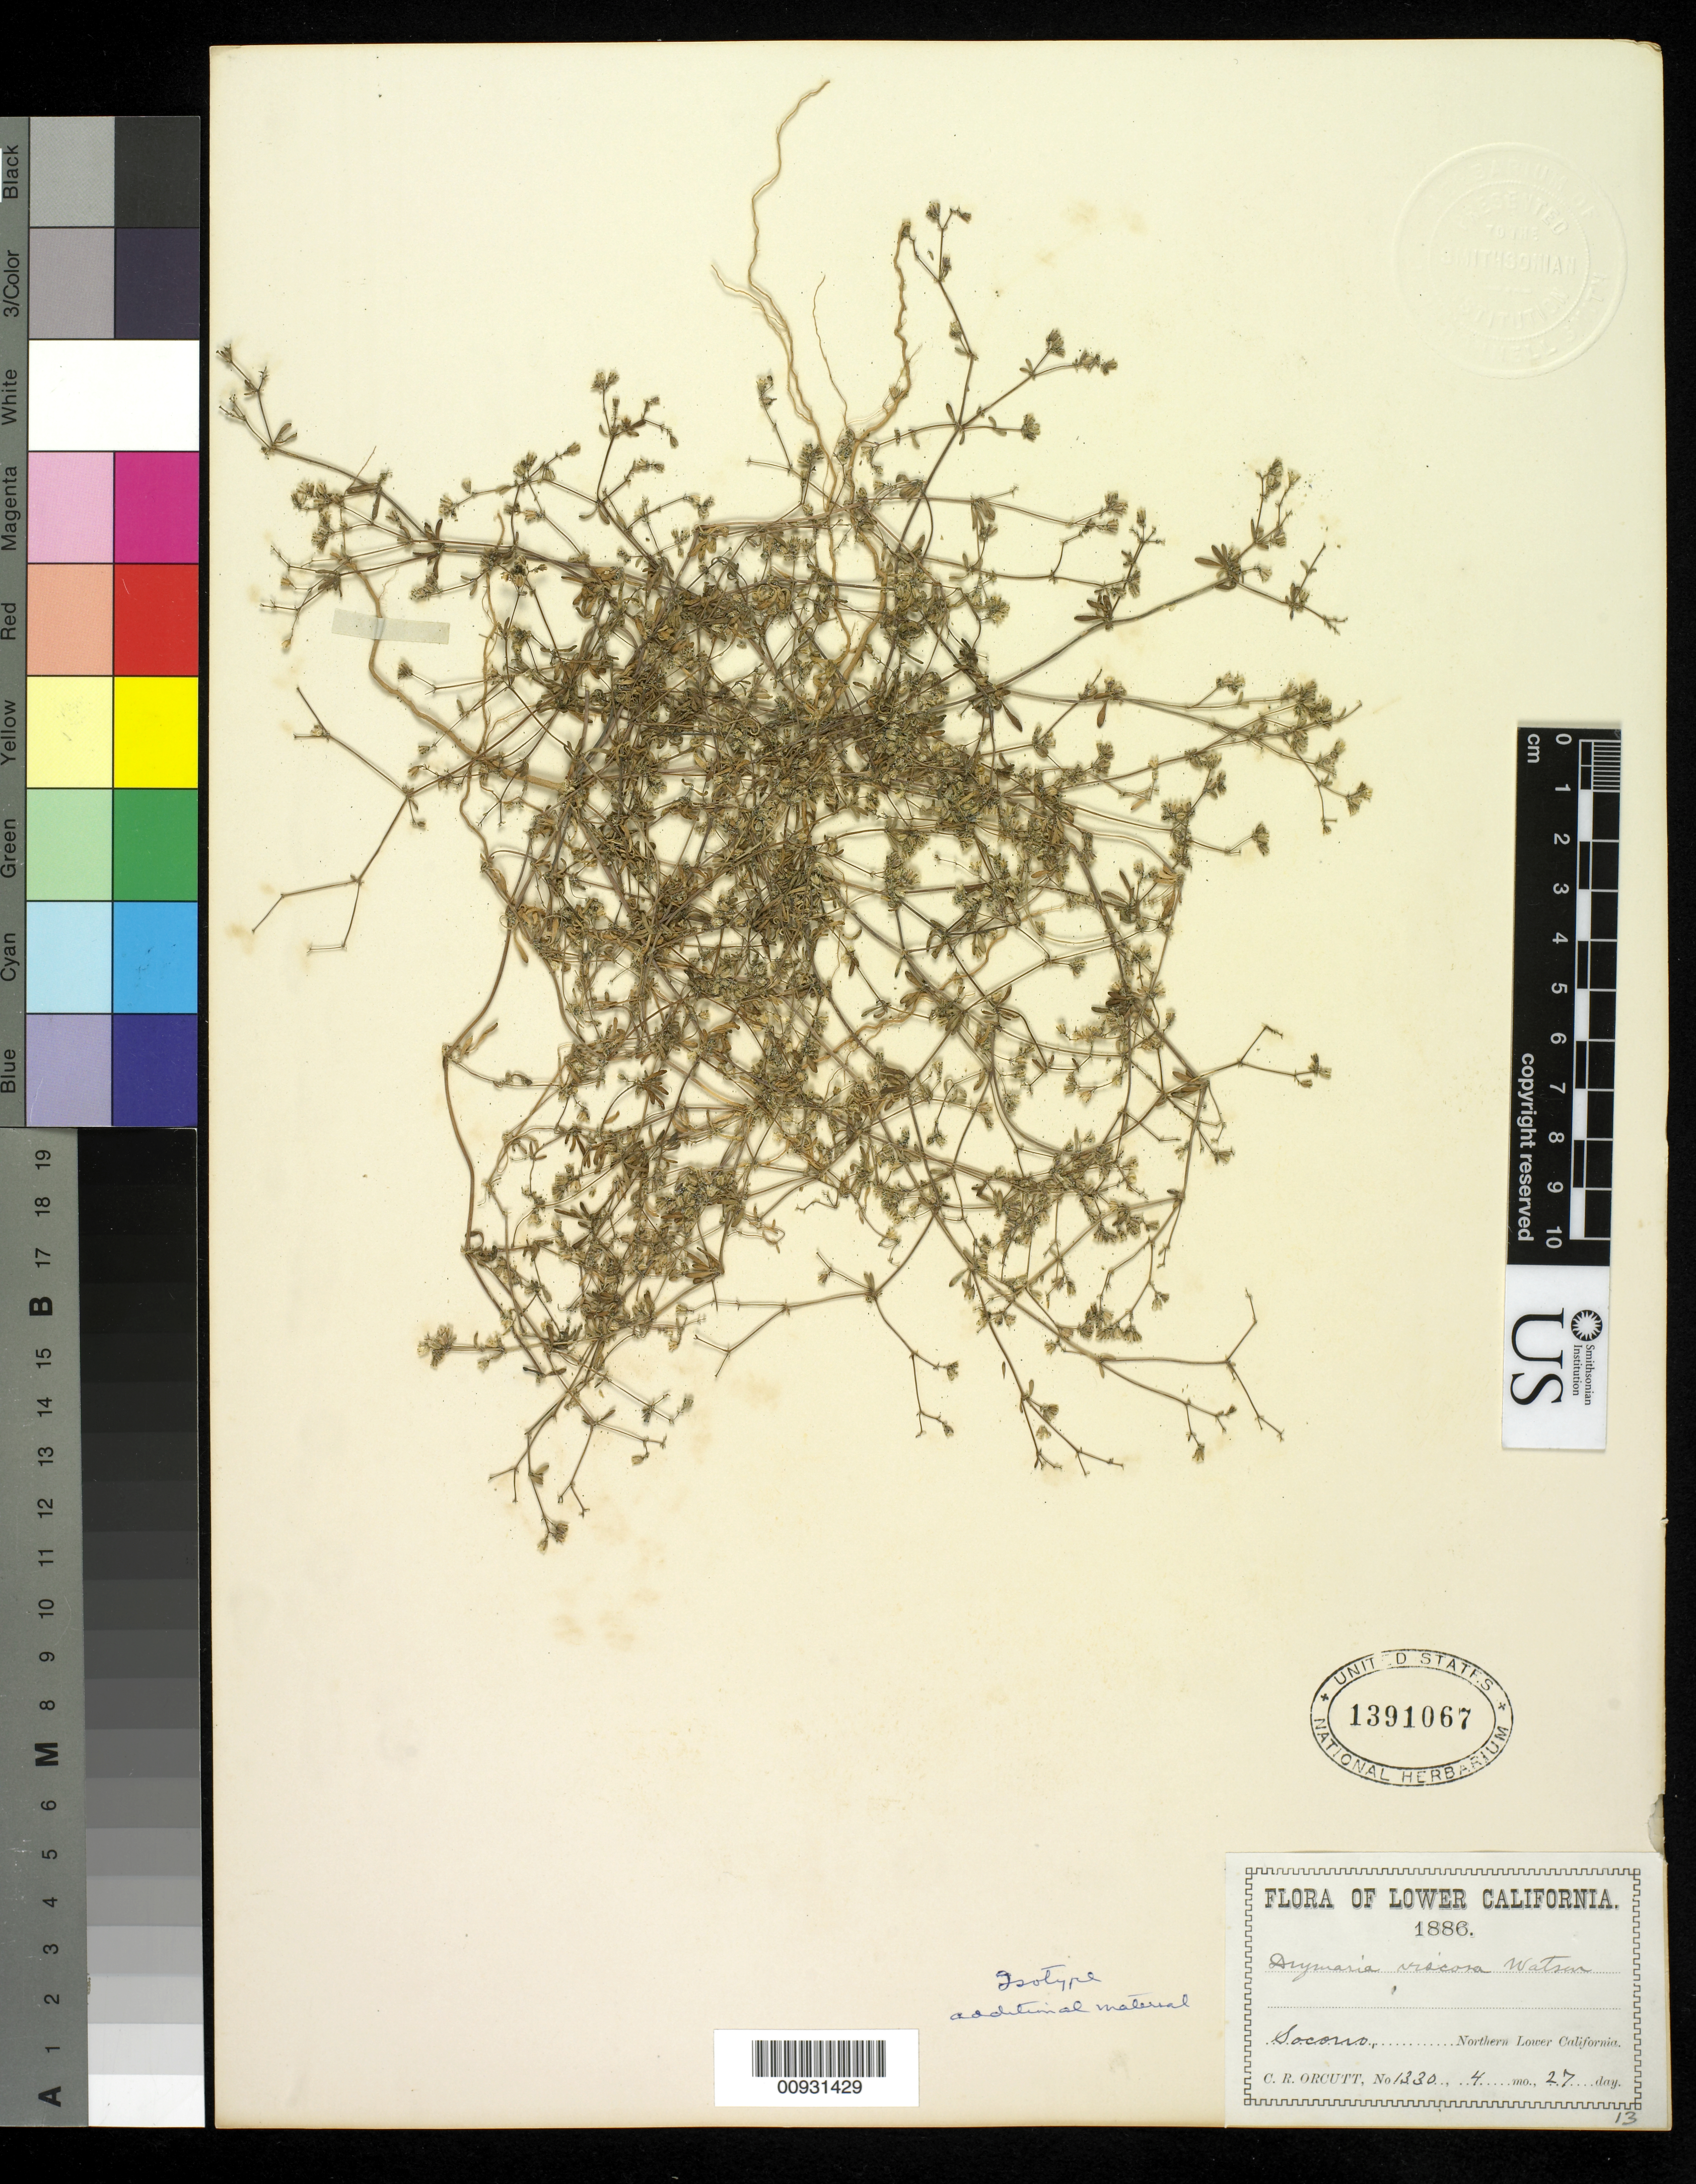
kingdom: Plantae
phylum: Tracheophyta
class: Magnoliopsida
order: Caryophyllales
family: Caryophyllaceae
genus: Drymaria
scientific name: Drymaria viscosa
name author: S. Watson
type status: Isotype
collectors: C. R. Orcutt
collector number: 1330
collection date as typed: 27 Apr 1886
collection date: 1886-04-27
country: Mexico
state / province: Baja California Norte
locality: Socorro.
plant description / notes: Specimen ex John Donnell Smith herbarium.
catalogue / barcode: US 1391067